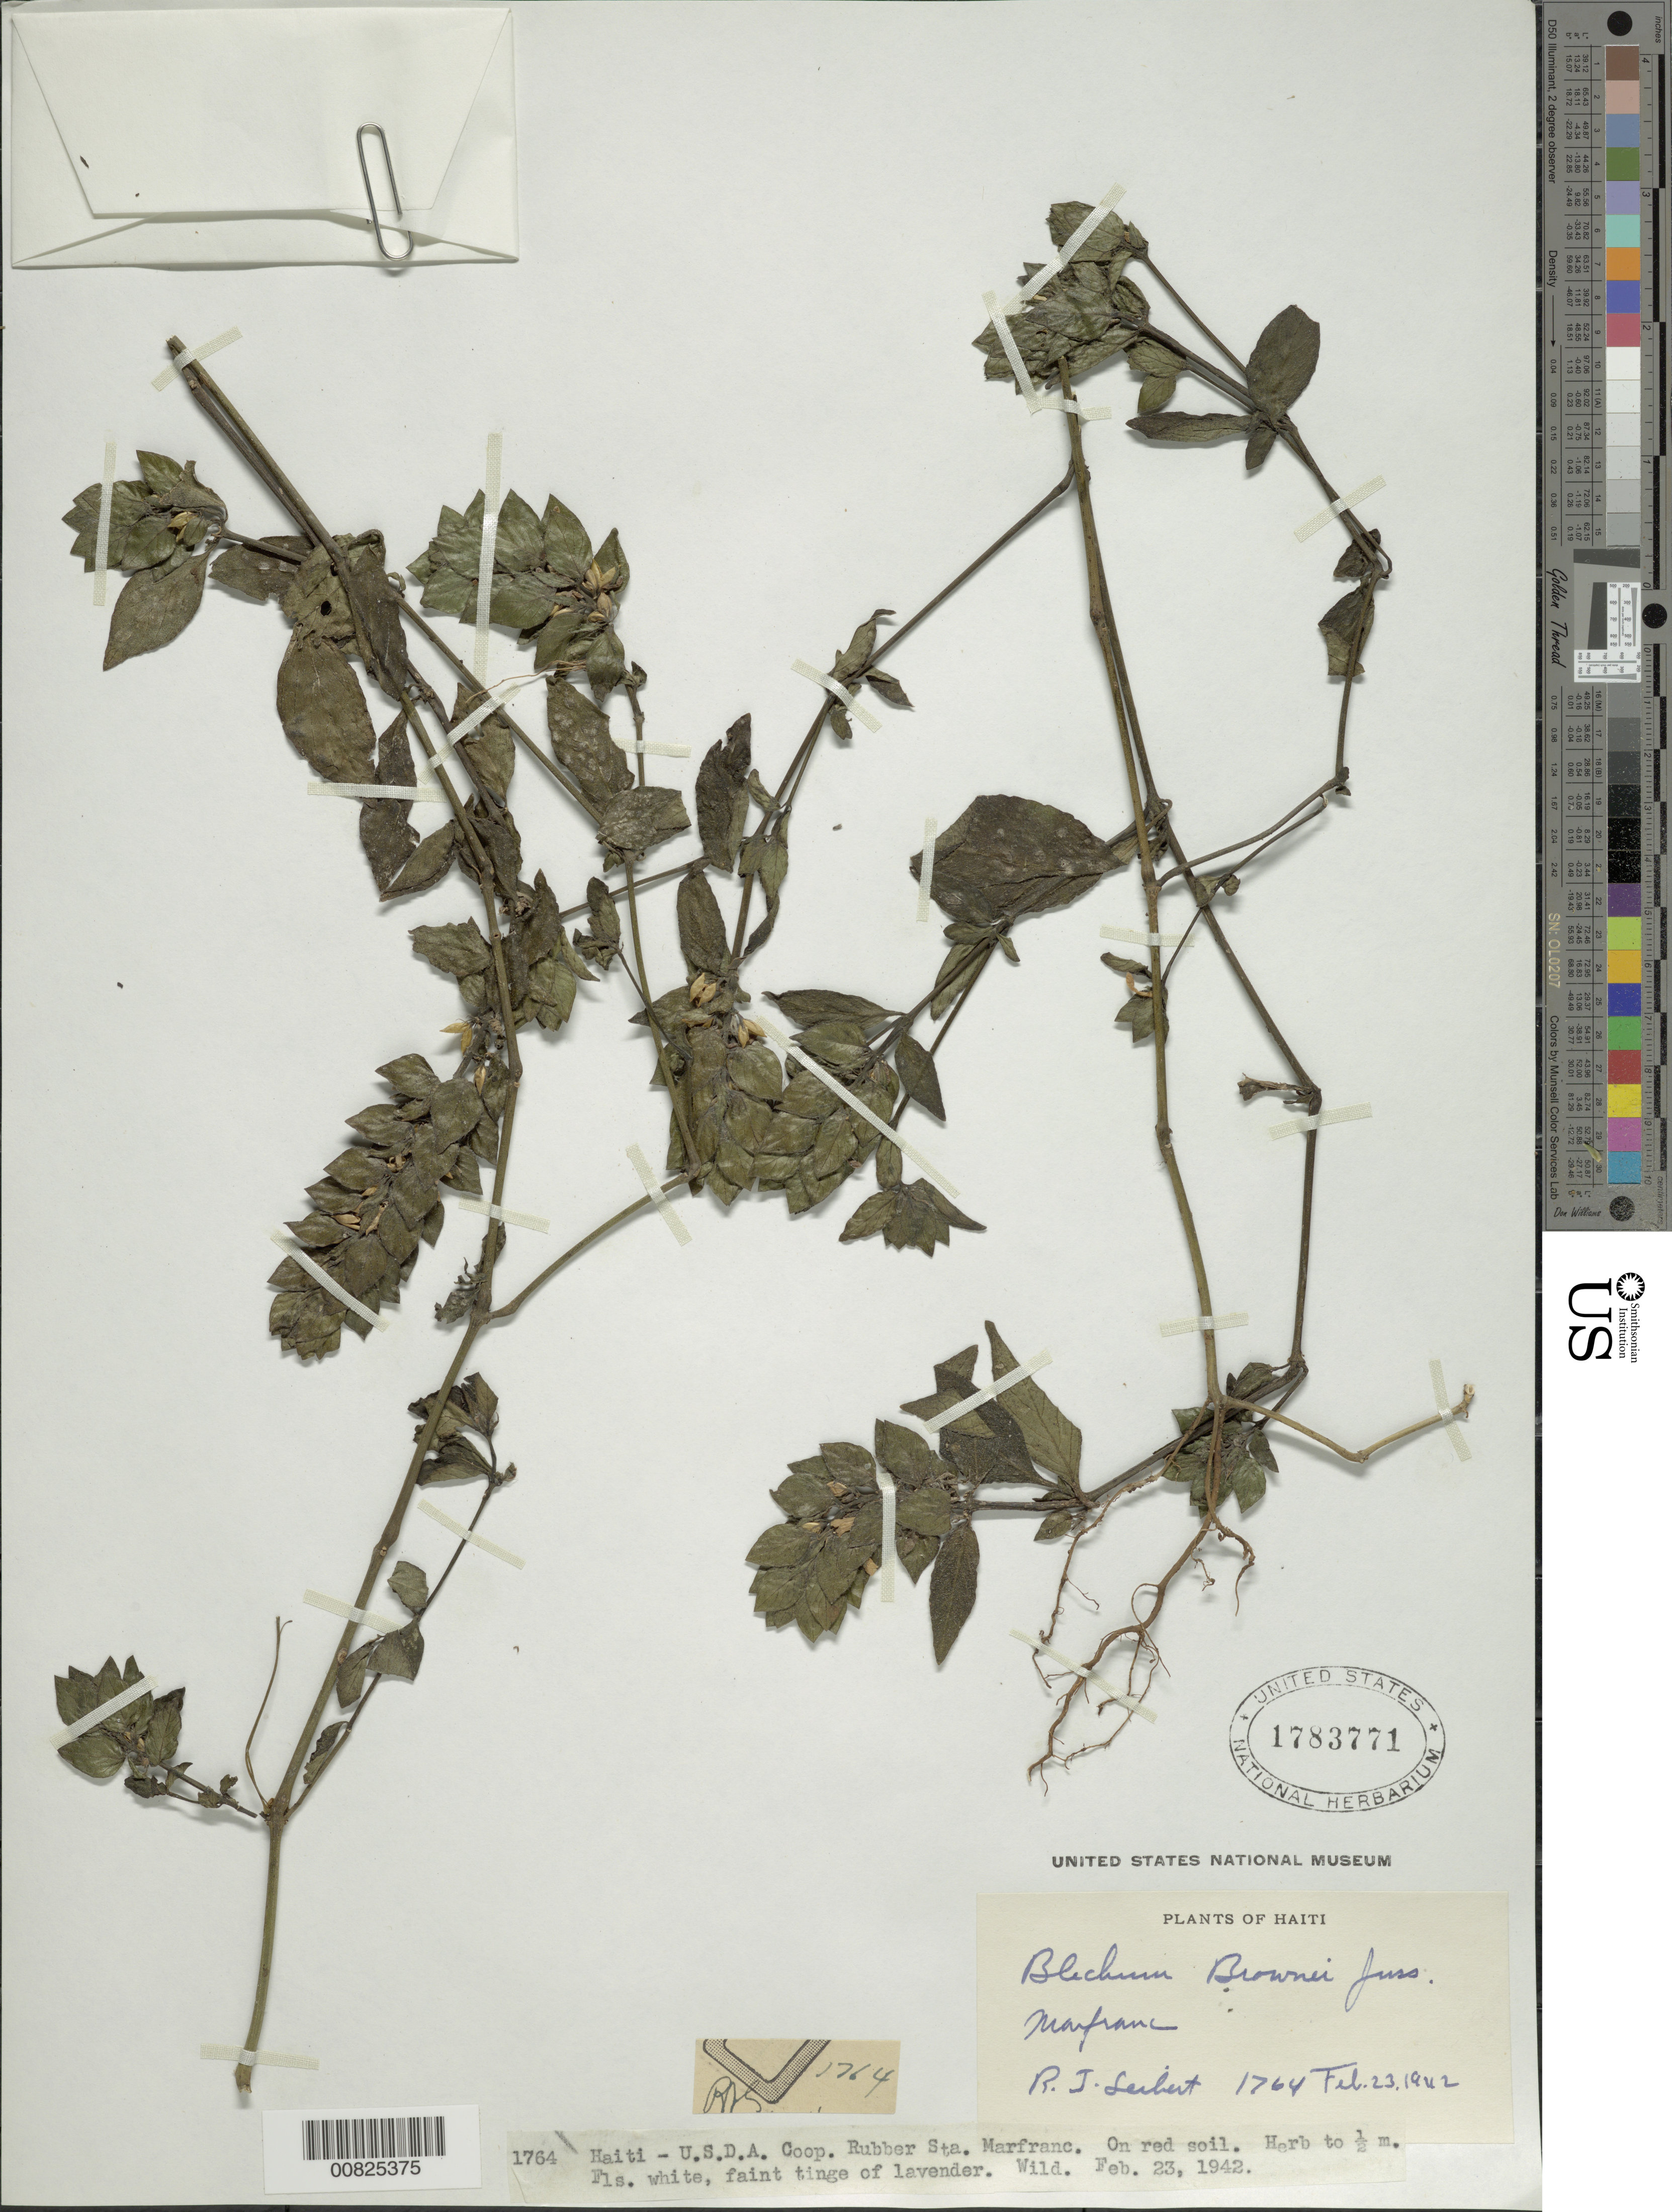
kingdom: Plantae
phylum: Tracheophyta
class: Magnoliopsida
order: Lamiales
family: Acanthaceae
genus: Blechum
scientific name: Blechum pyramidatum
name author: (Lam.) Urb.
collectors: R. J. Seibert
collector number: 1764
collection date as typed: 23 Feb 1942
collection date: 1942-02-23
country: Haiti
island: Hispaniola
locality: USDA Coop. Rubber Sta., Marfranc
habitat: On red soil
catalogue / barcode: US 1783771